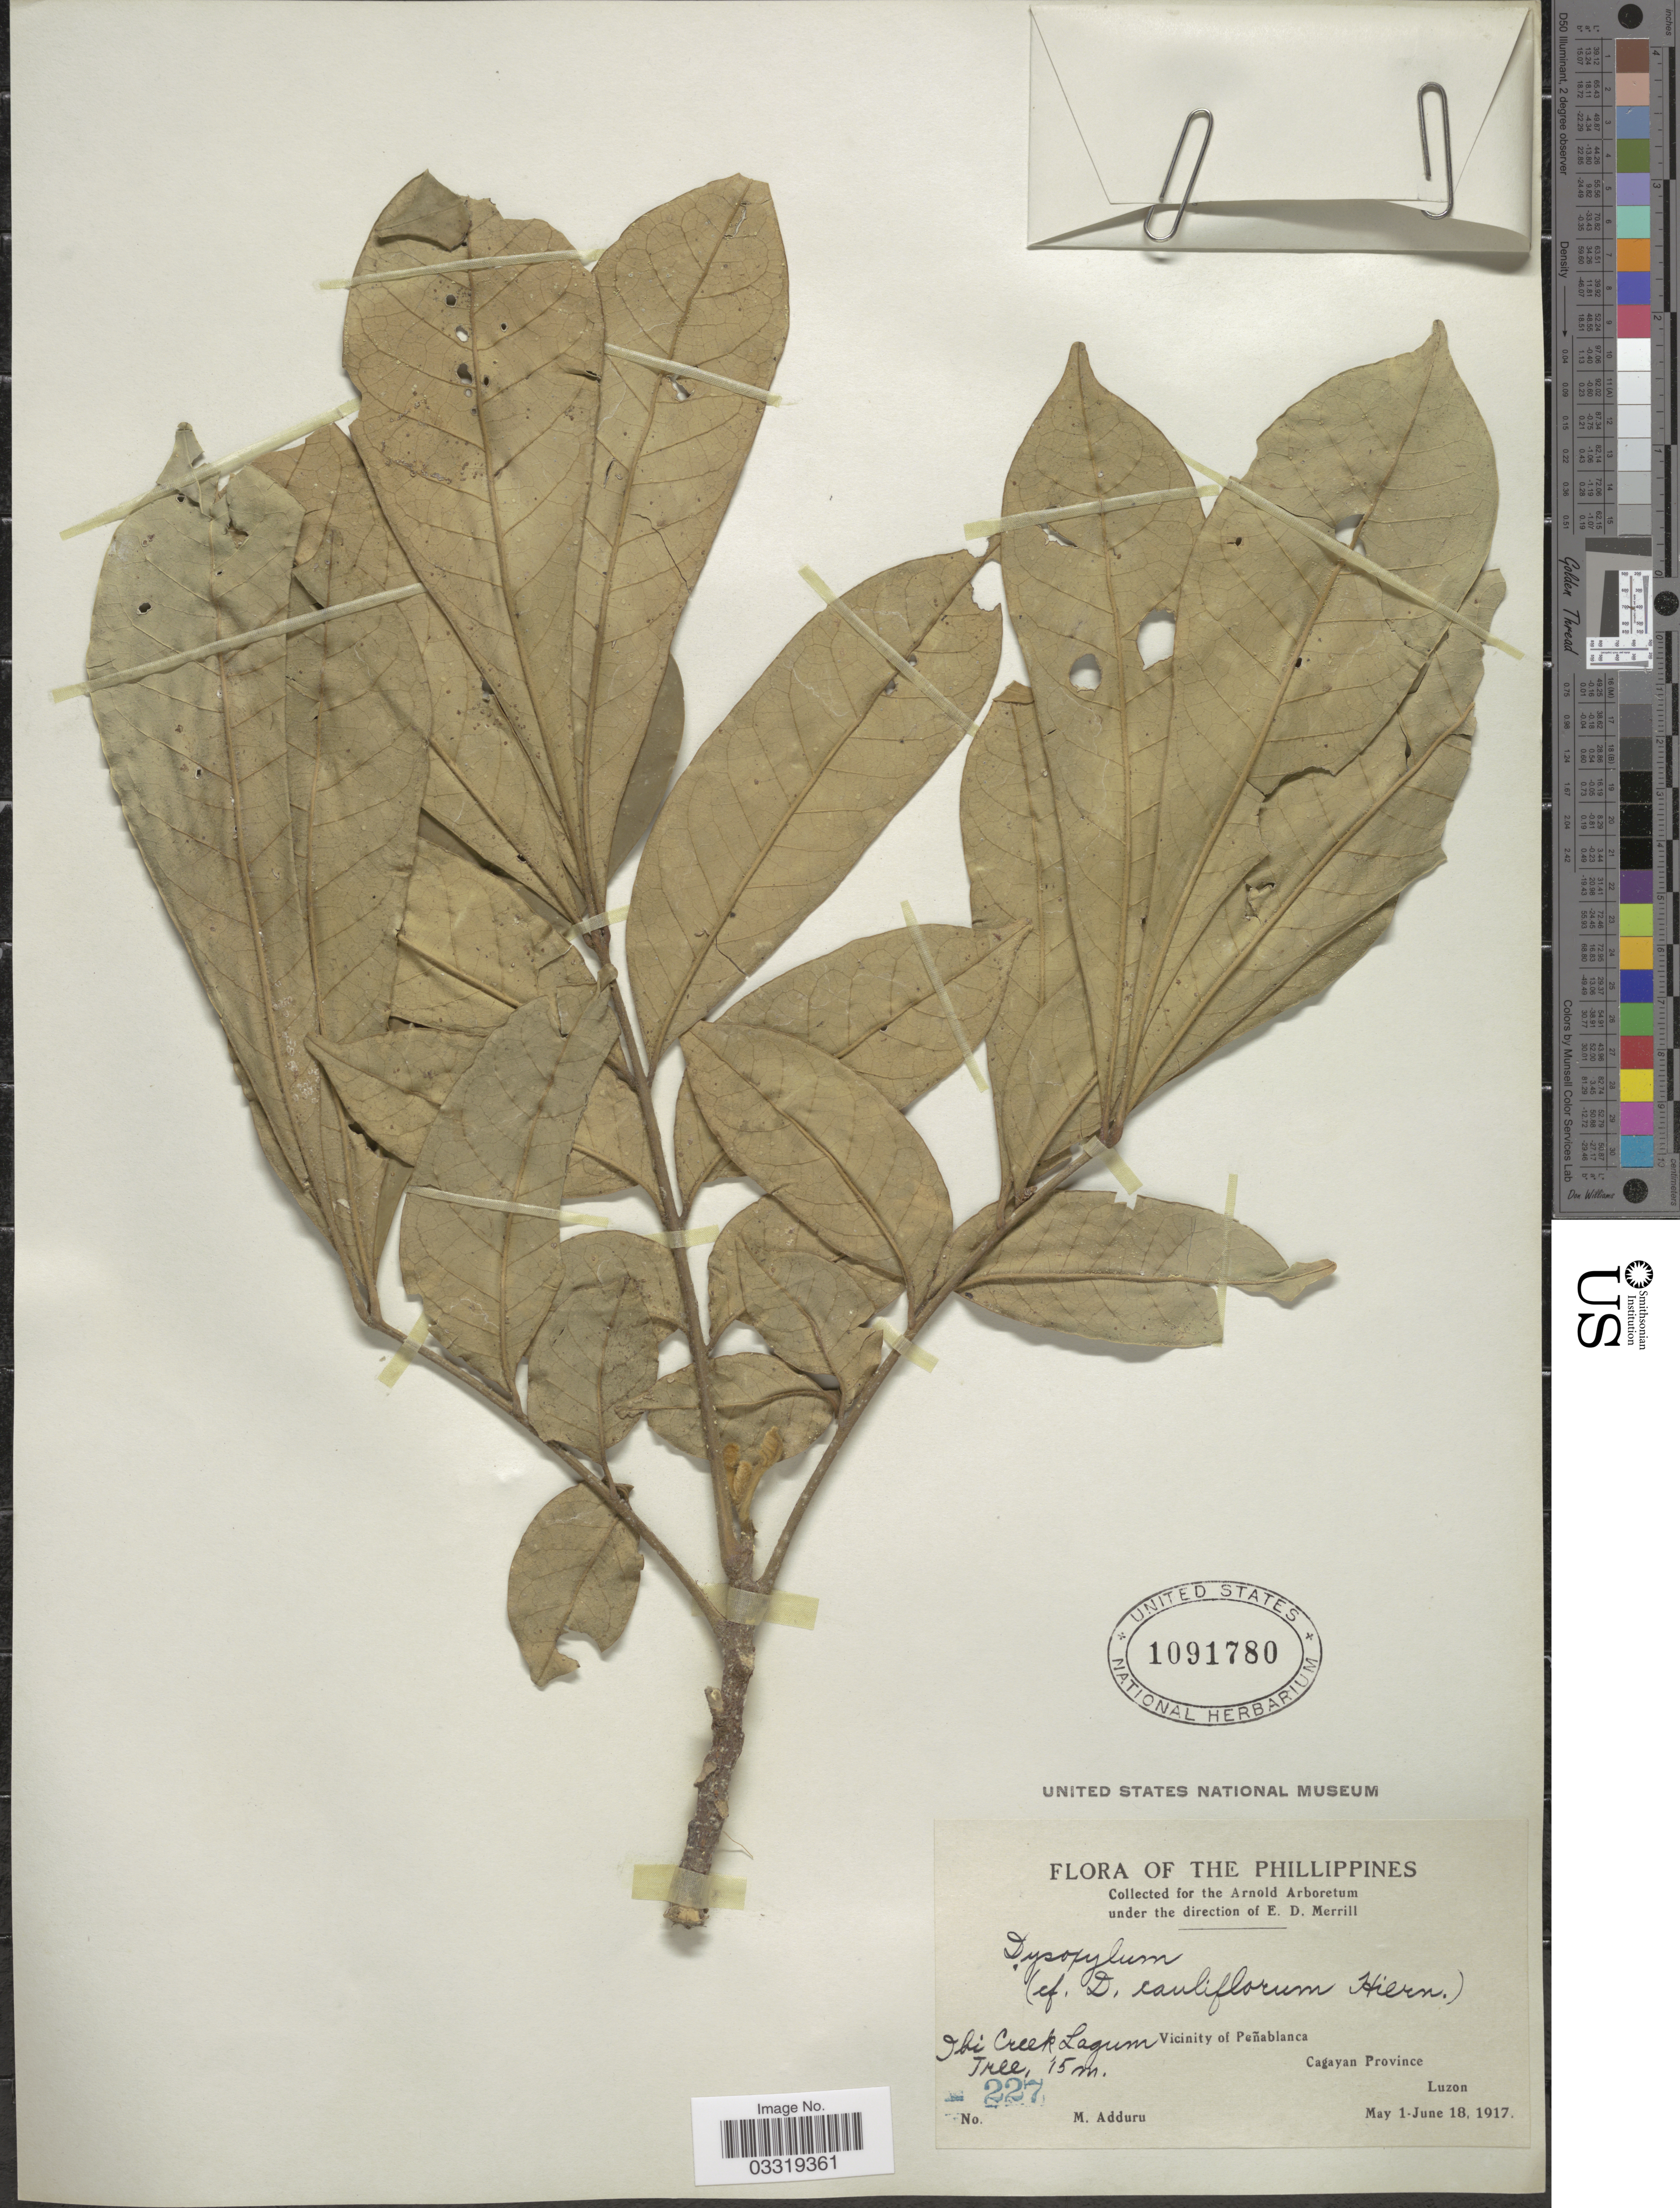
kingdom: Plantae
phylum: Tracheophyta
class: Magnoliopsida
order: Sapindales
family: Meliaceae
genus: Epicharis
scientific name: Epicharis cumingiana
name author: (C. DC.) Harms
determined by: Strong, Mark T., (BOT), Smithsonian Institution - National Museum of Natural History (UNITED STATES)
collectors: M. Adduru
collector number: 227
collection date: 1917-05-01/1917-06-18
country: Philippines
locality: Ibi Creek Lagum, Vicinity of Peñablanca, Cagayan Province, Luzon.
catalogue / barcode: US 1091780